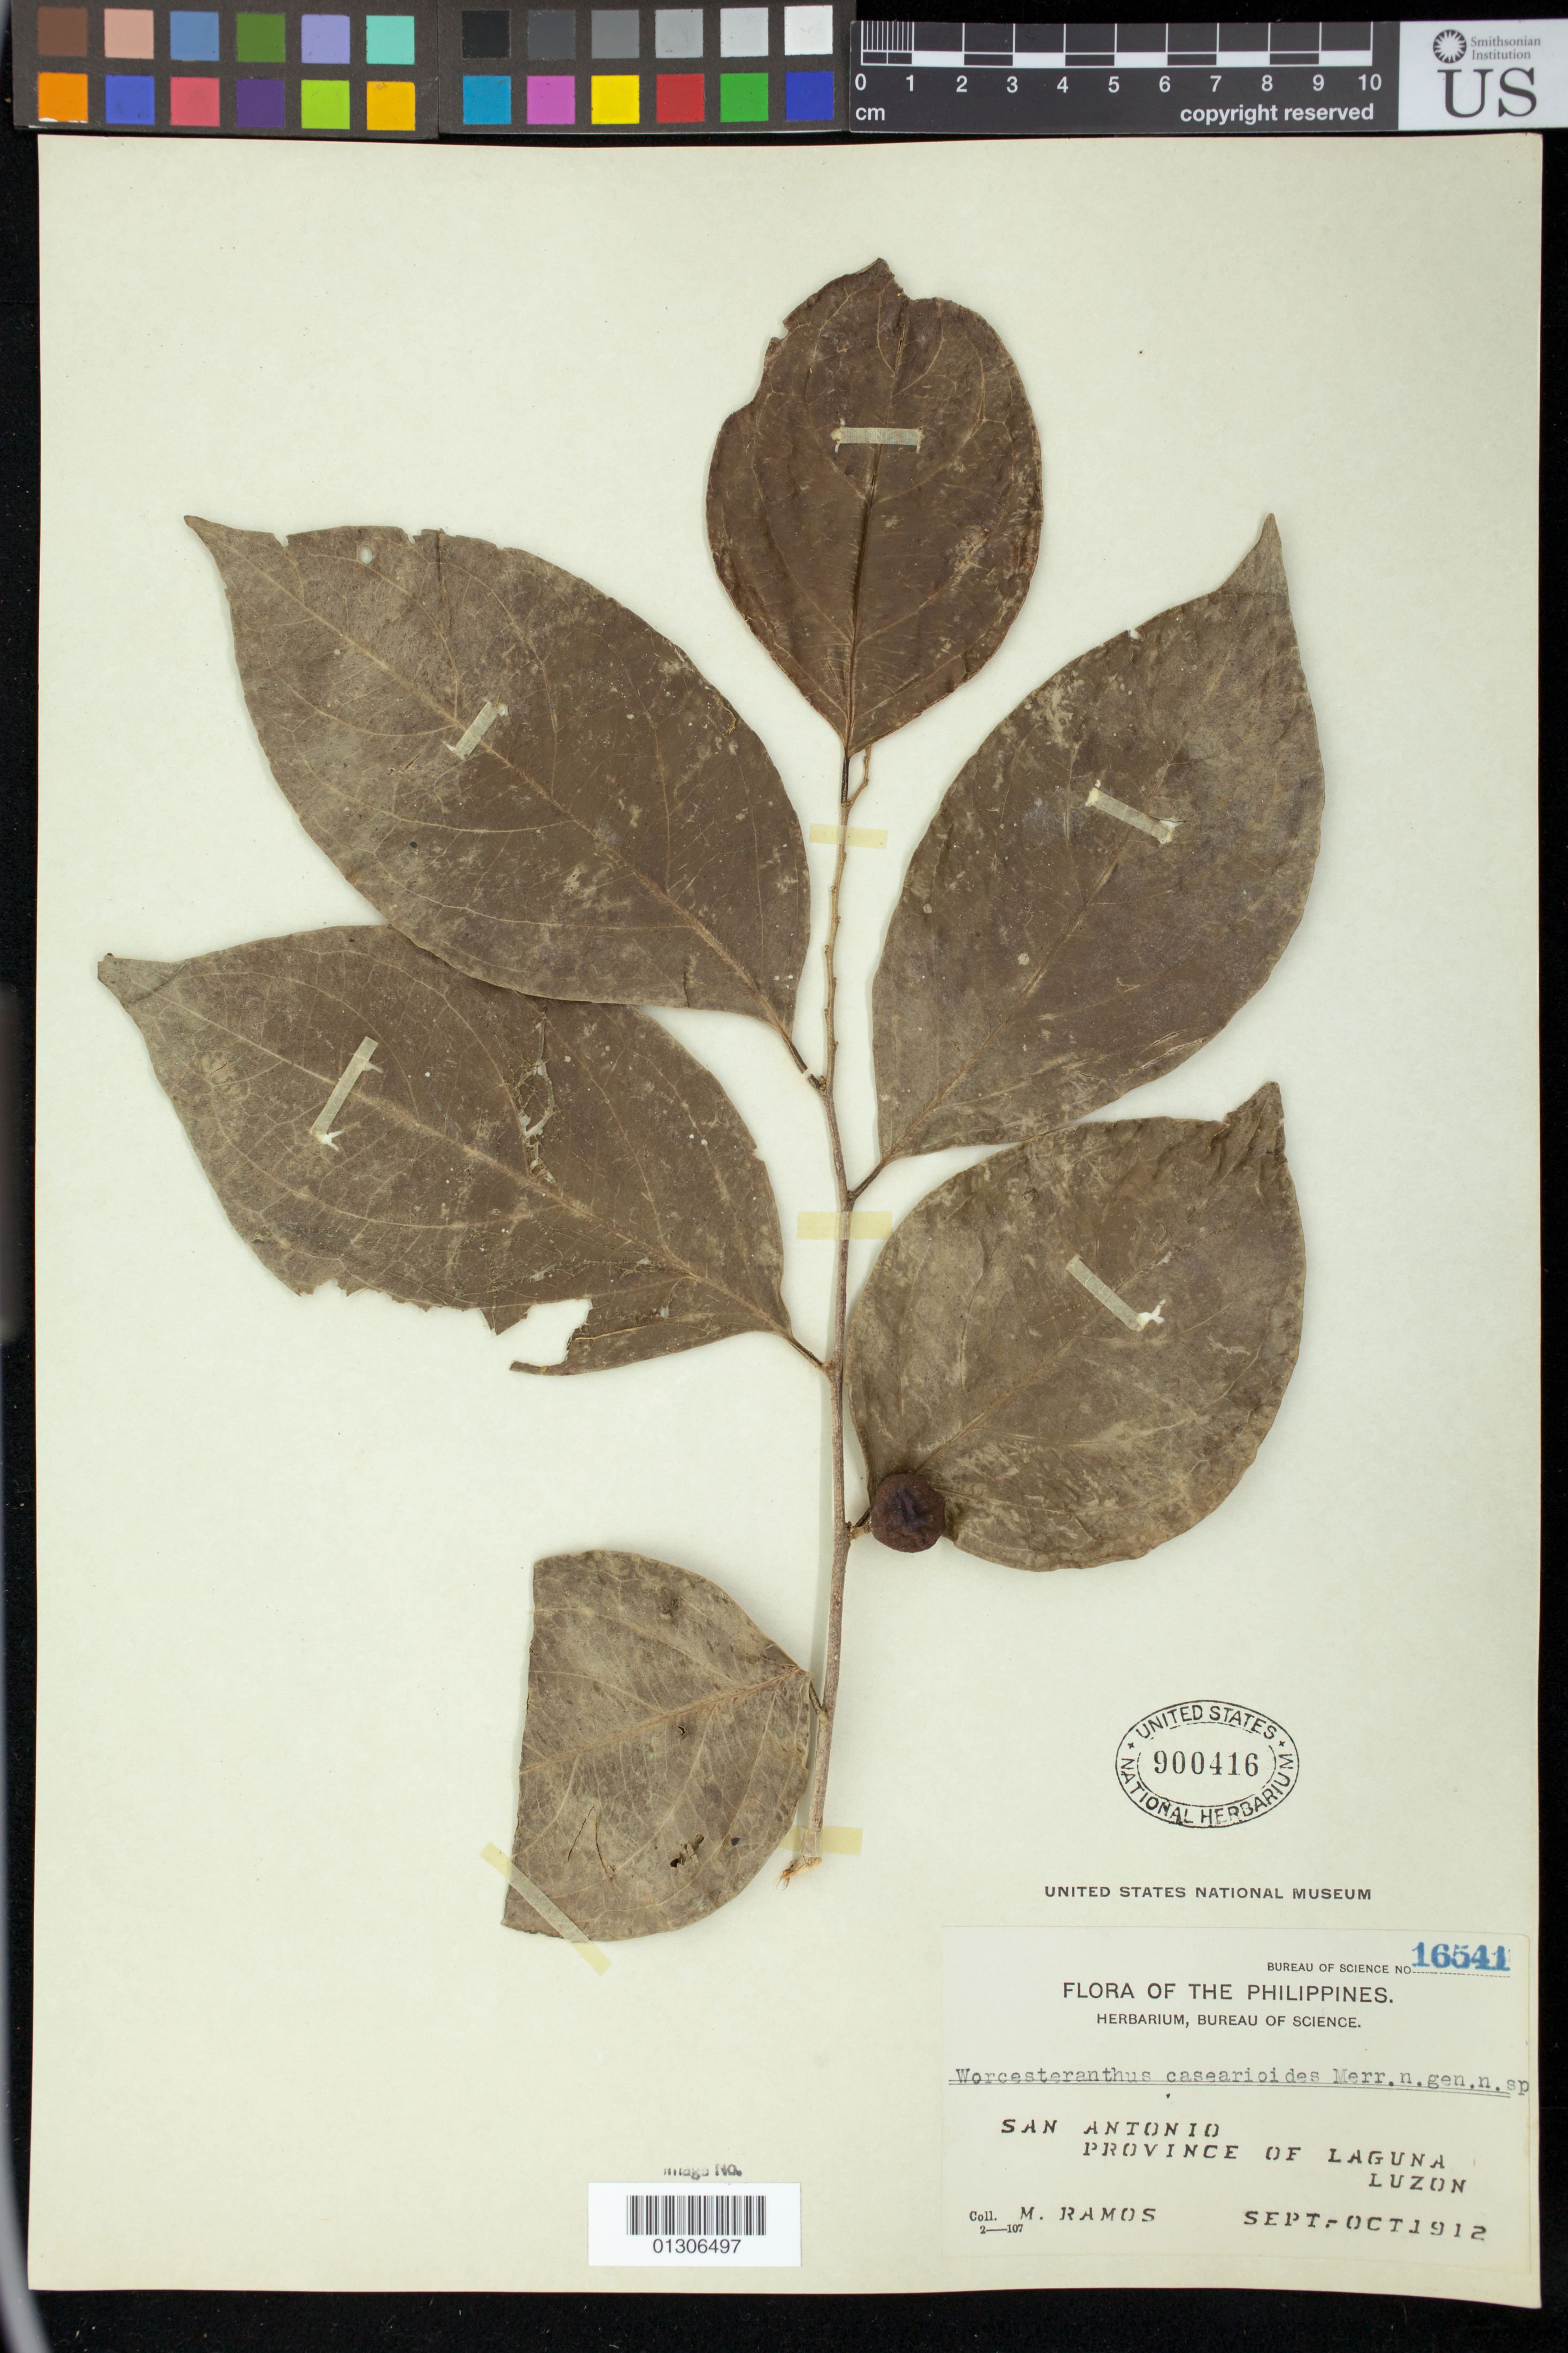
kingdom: Plantae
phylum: Tracheophyta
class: Magnoliopsida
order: Malpighiales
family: Pandaceae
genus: Microdesmis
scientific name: Microdesmis casearifolia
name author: Planch. & Hook.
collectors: M. Ramos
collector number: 16541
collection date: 1912-09-01/1912-10-31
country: Philippines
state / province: Calabarzon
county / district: Laguna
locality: San Antonio, Luzon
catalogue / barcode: US 900416